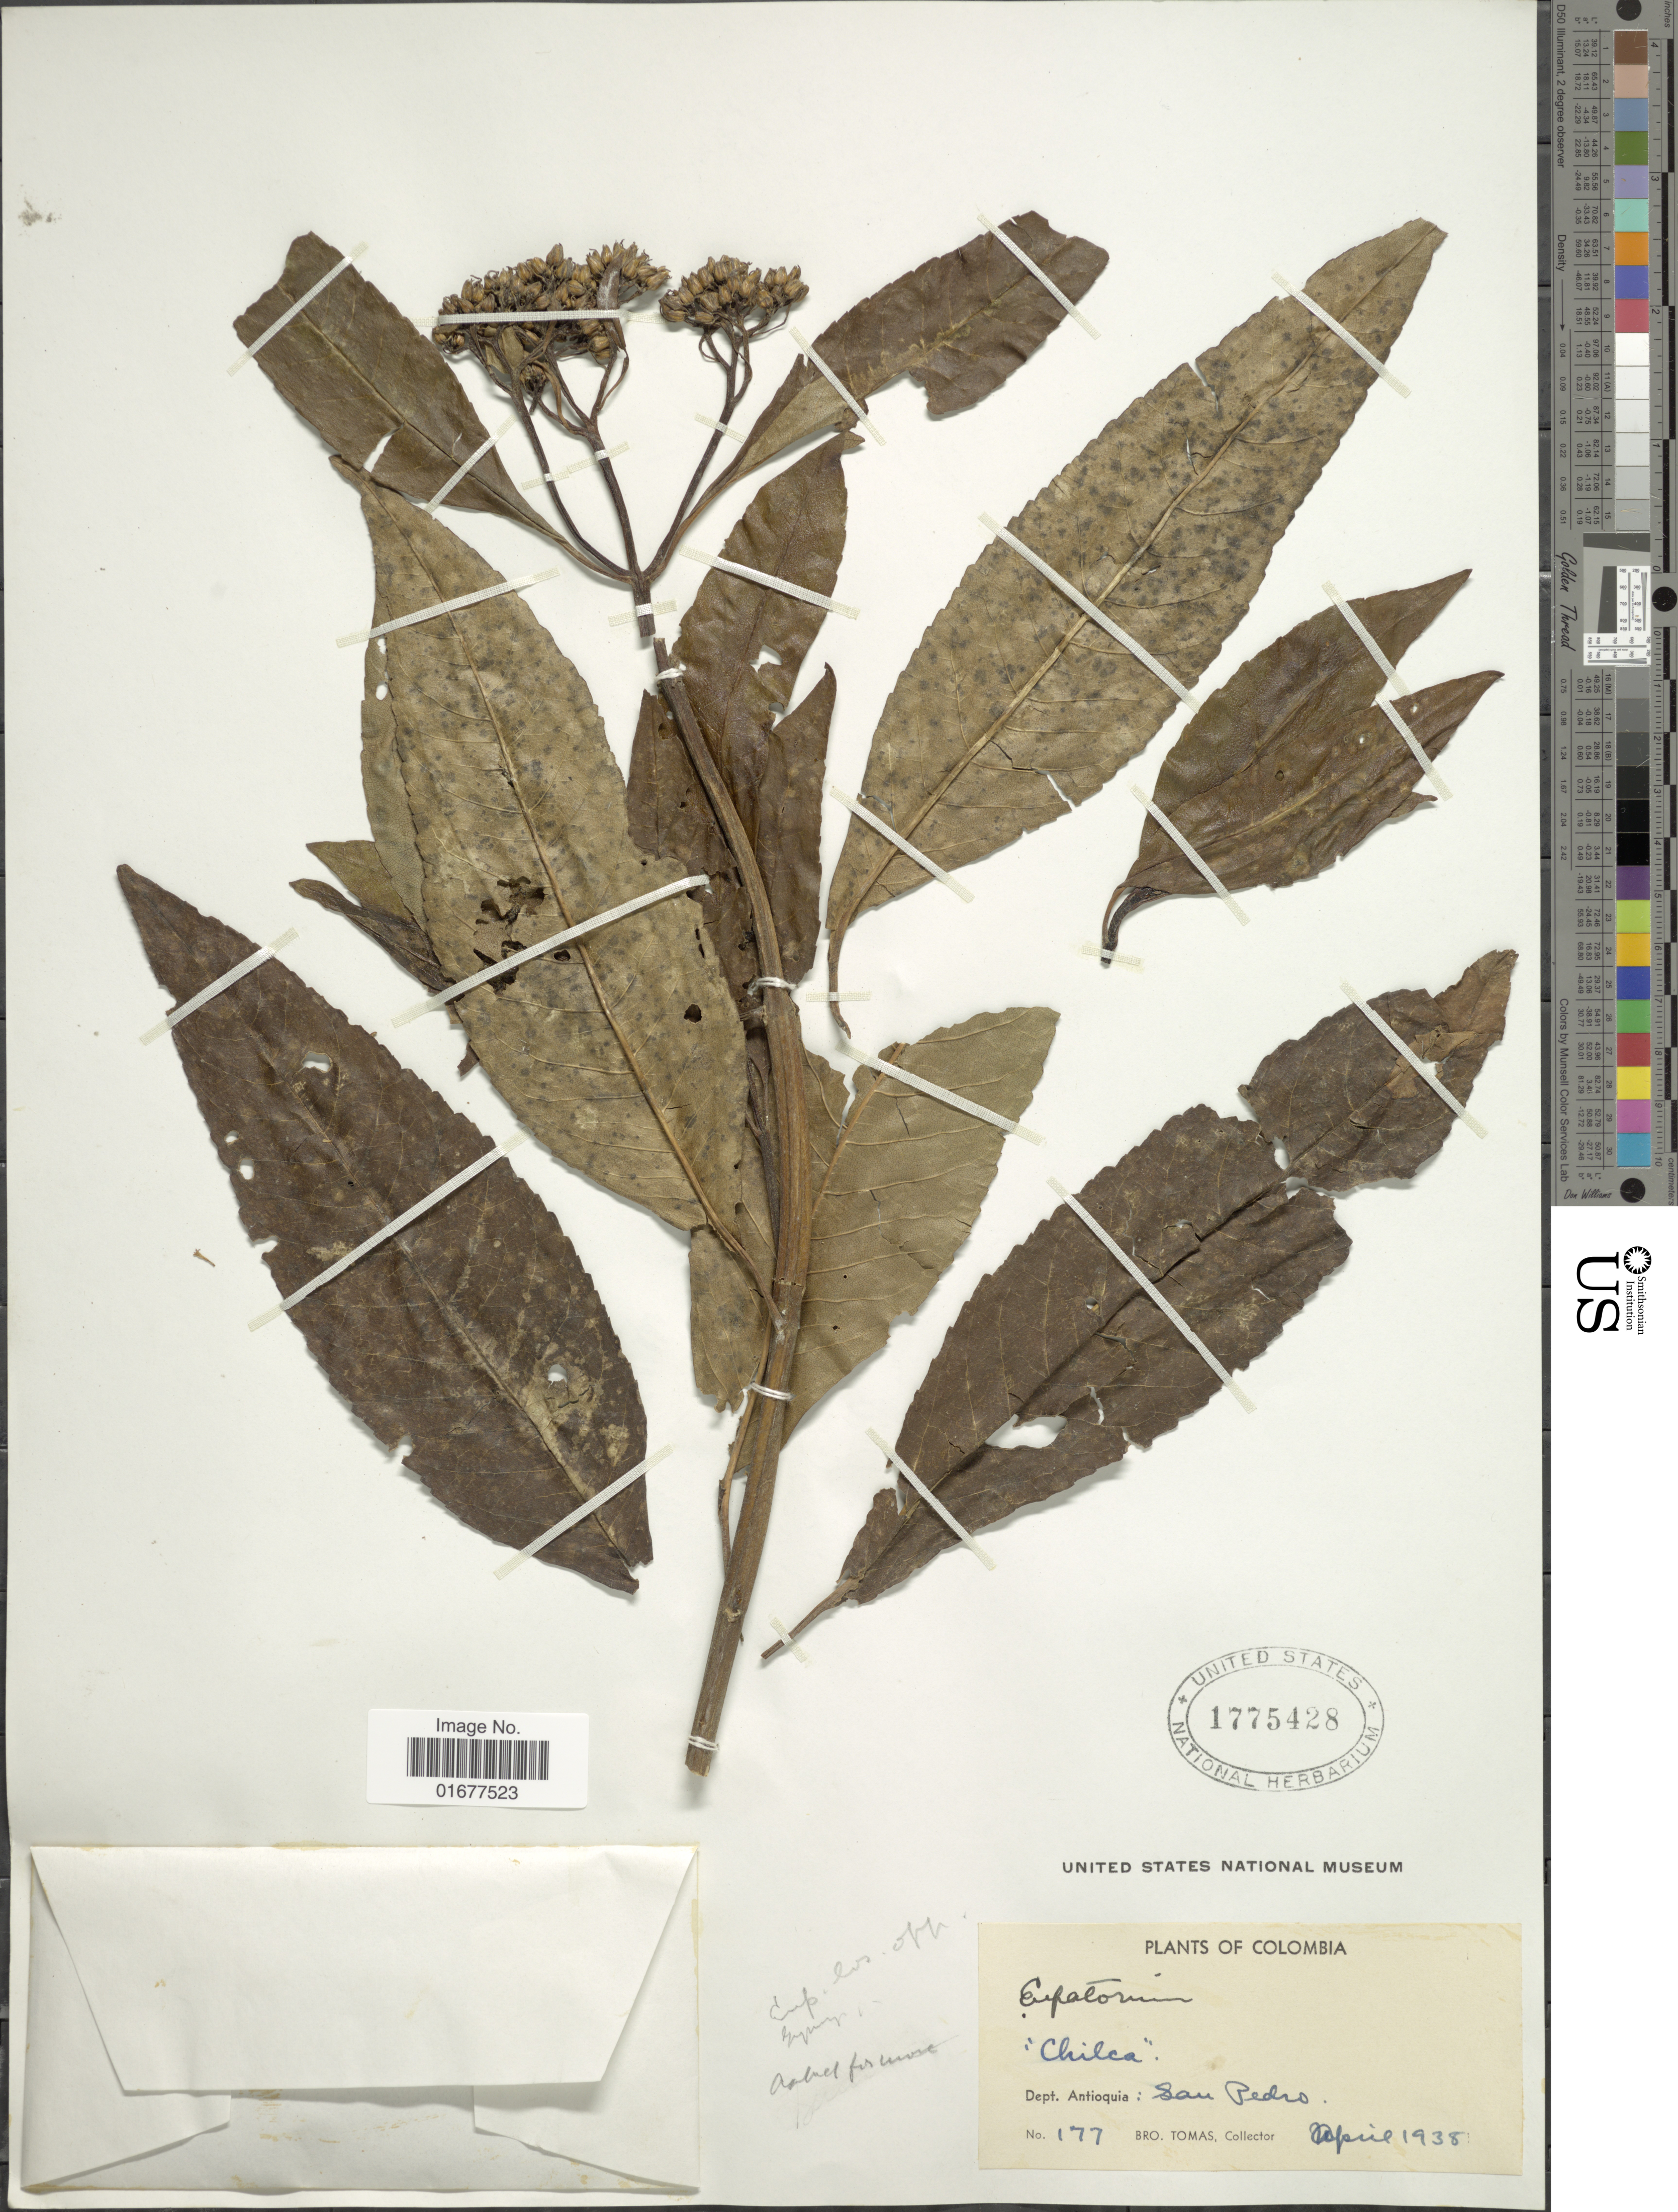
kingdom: Plantae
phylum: Tracheophyta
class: Magnoliopsida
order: Asterales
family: Asteraceae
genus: Ageratina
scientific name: Ageratina popayanensis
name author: (H. Rob.) R.M. King & H. Rob.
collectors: B. Tomas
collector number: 177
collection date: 1938-04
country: Colombia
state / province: Antioquia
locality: San Pedro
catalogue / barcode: US 1775428